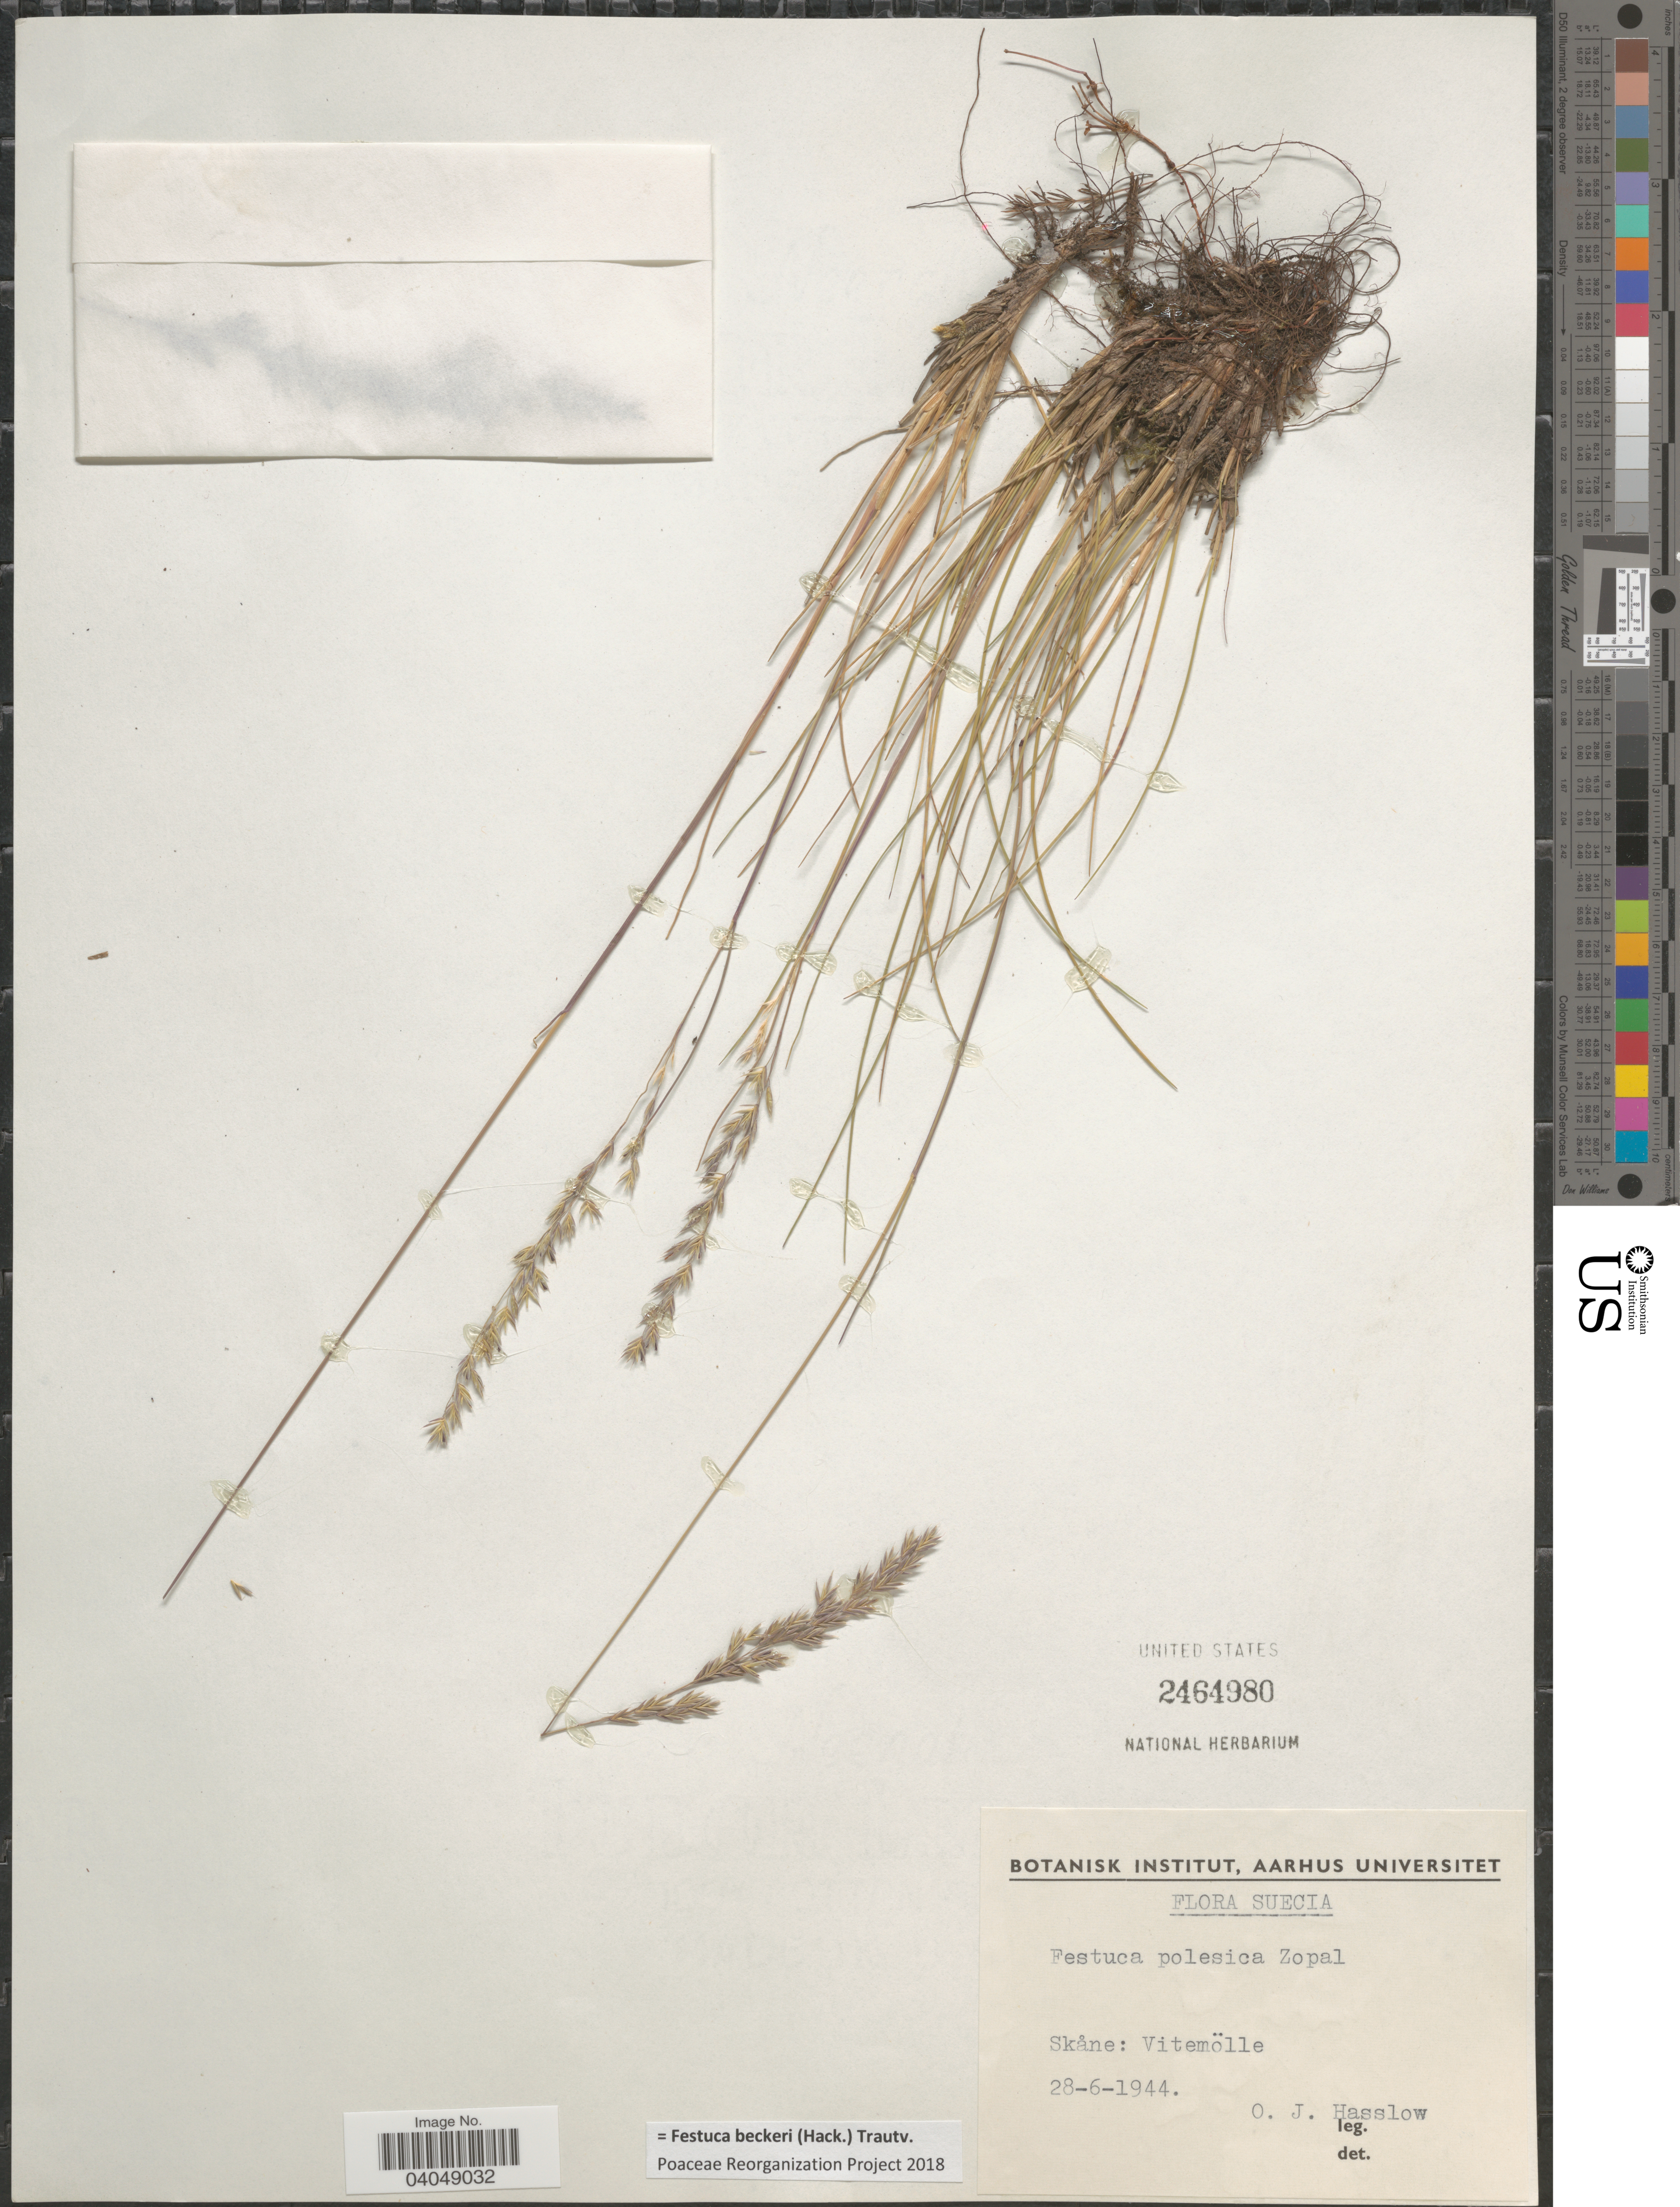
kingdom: Plantae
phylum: Tracheophyta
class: Liliopsida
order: Poales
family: Poaceae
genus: Festuca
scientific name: Festuca beckeri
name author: (Hack.) Trautv.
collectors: O. Hasslow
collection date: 1944-06-28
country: Sweden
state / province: Skåne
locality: Suecia. Vitemölle.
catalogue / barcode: US 2464980